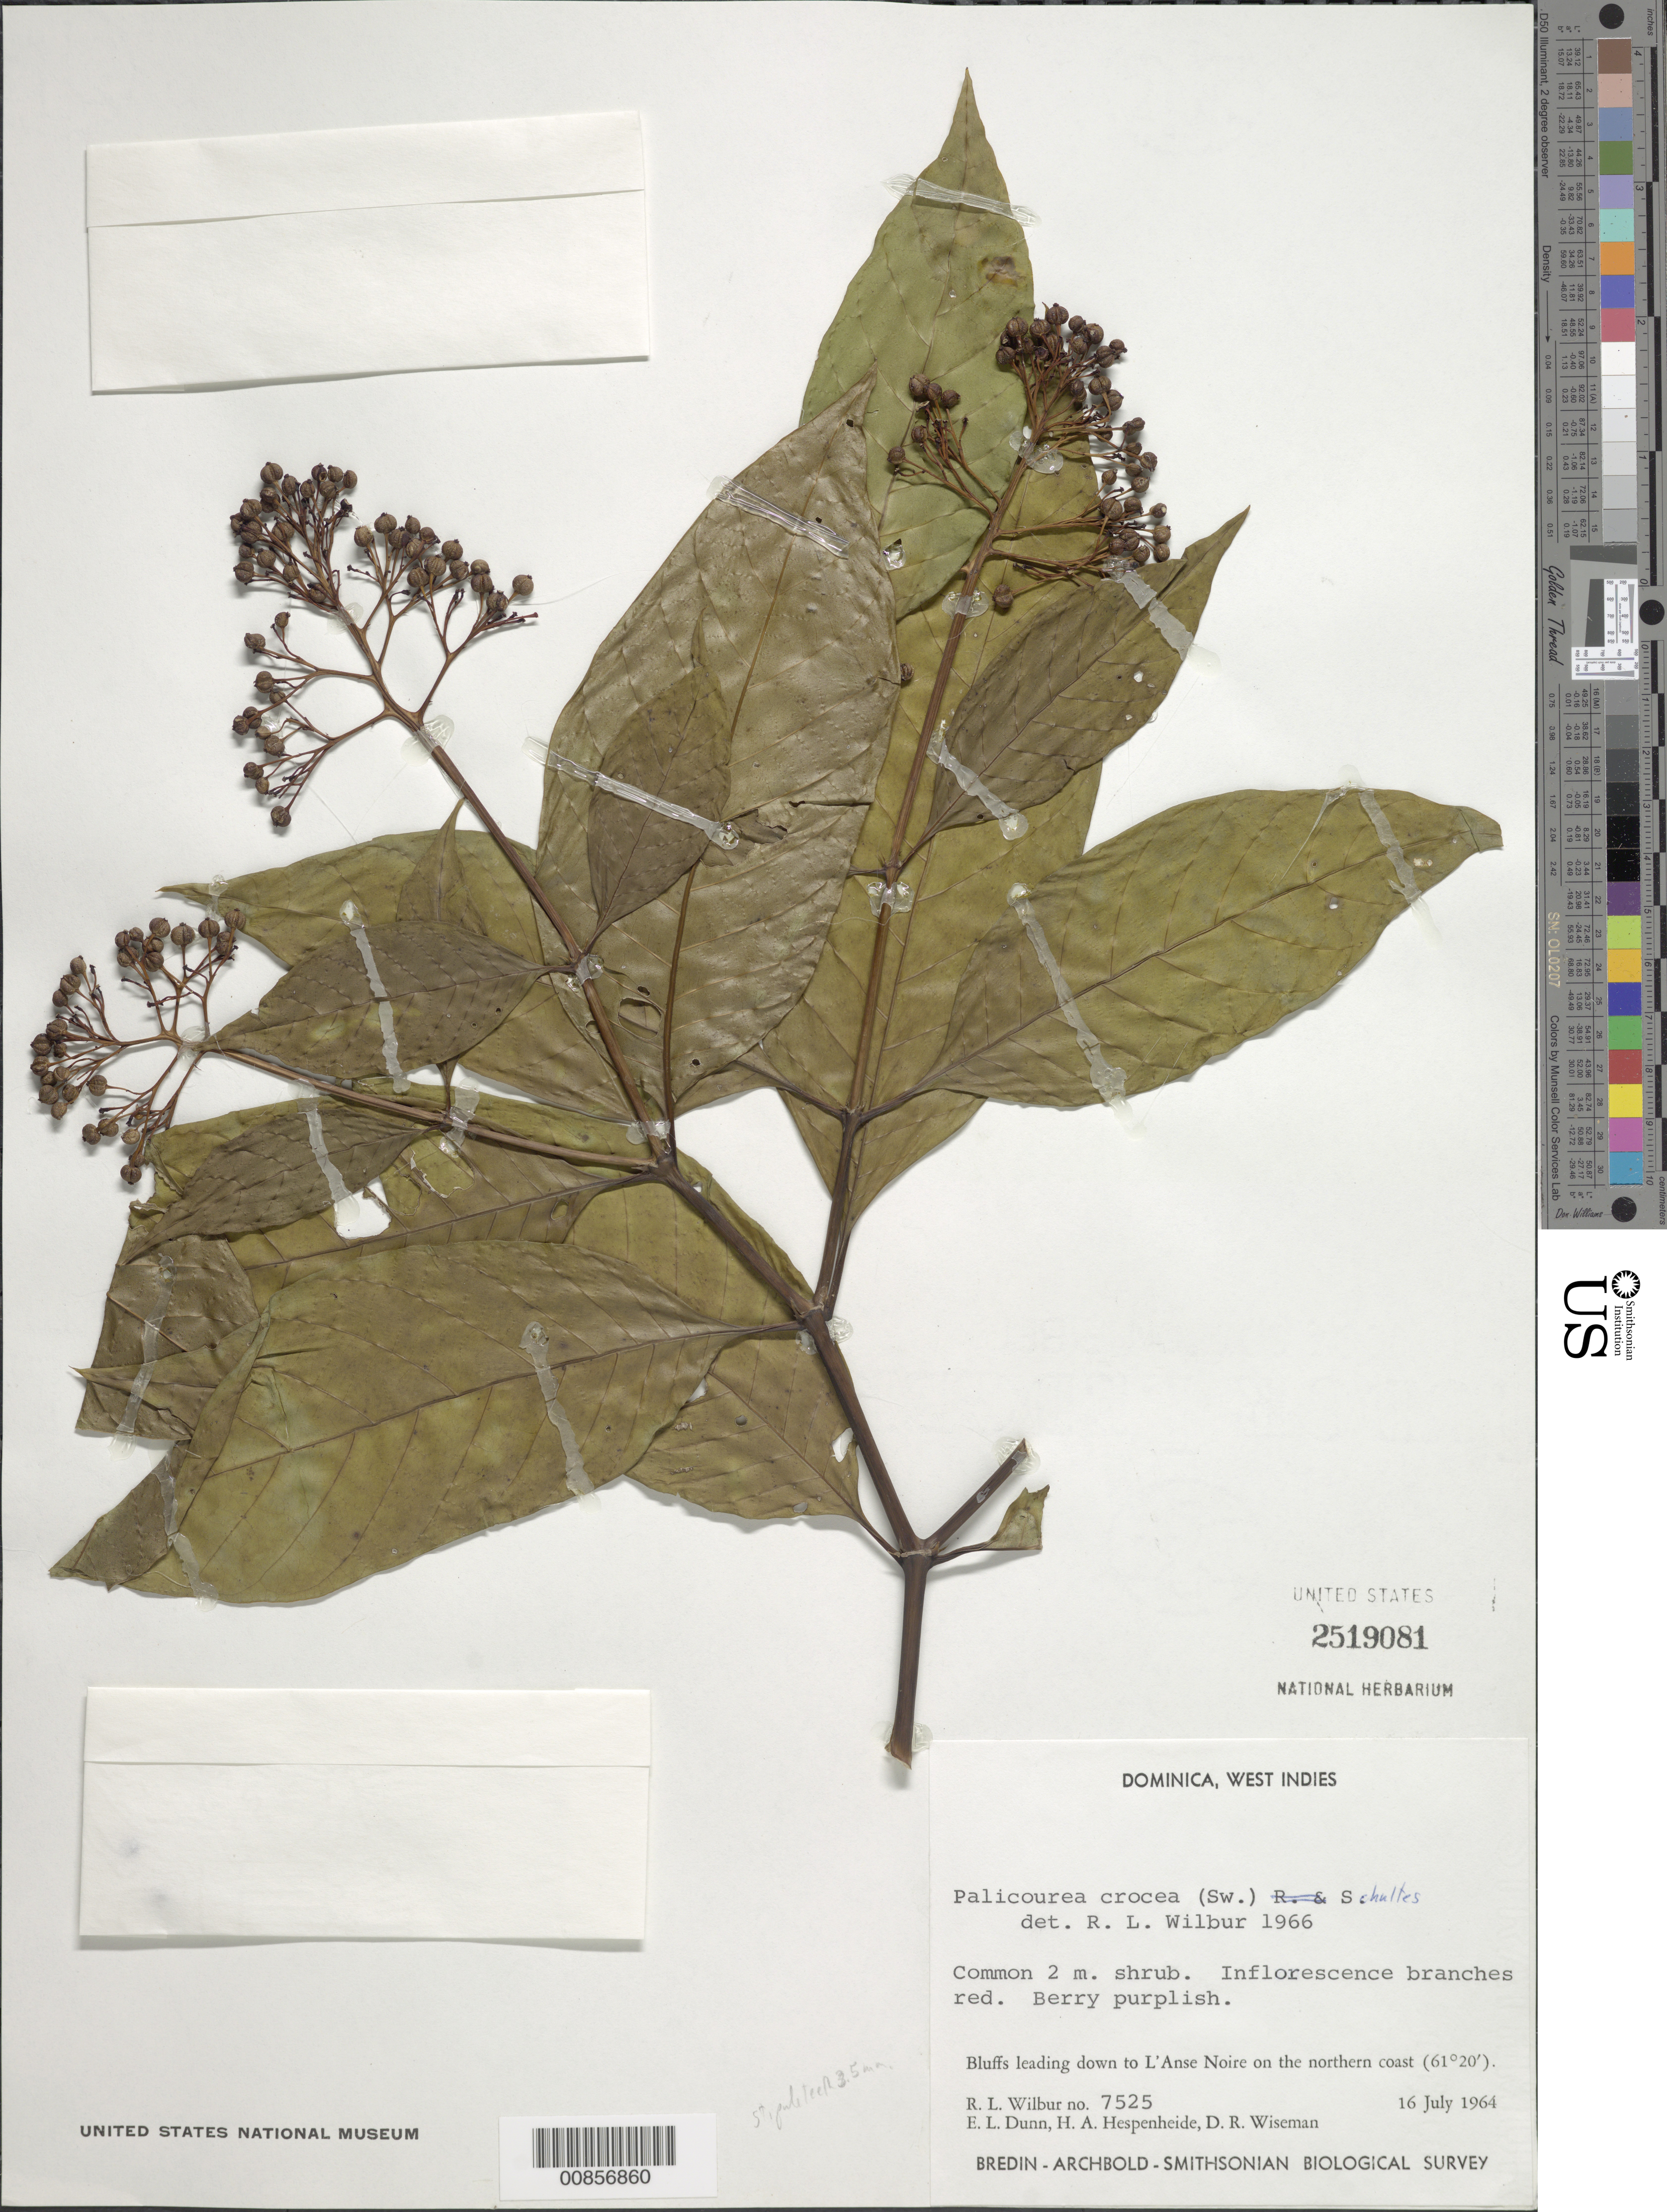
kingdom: Plantae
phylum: Tracheophyta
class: Magnoliopsida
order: Gentianales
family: Rubiaceae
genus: Palicourea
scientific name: Palicourea crocea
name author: (Sw.) Schult.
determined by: Wilbur, R. L.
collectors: R. L. Wilbur, E. Dunn, H. A. Hespenheide & D. R. Wiseman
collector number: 7525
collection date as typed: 16 Jul 1964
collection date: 1964-07-16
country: Dominica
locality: Bluffs leading down to L'Anse Noire on the northern coast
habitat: On bluffs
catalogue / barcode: US 2519081